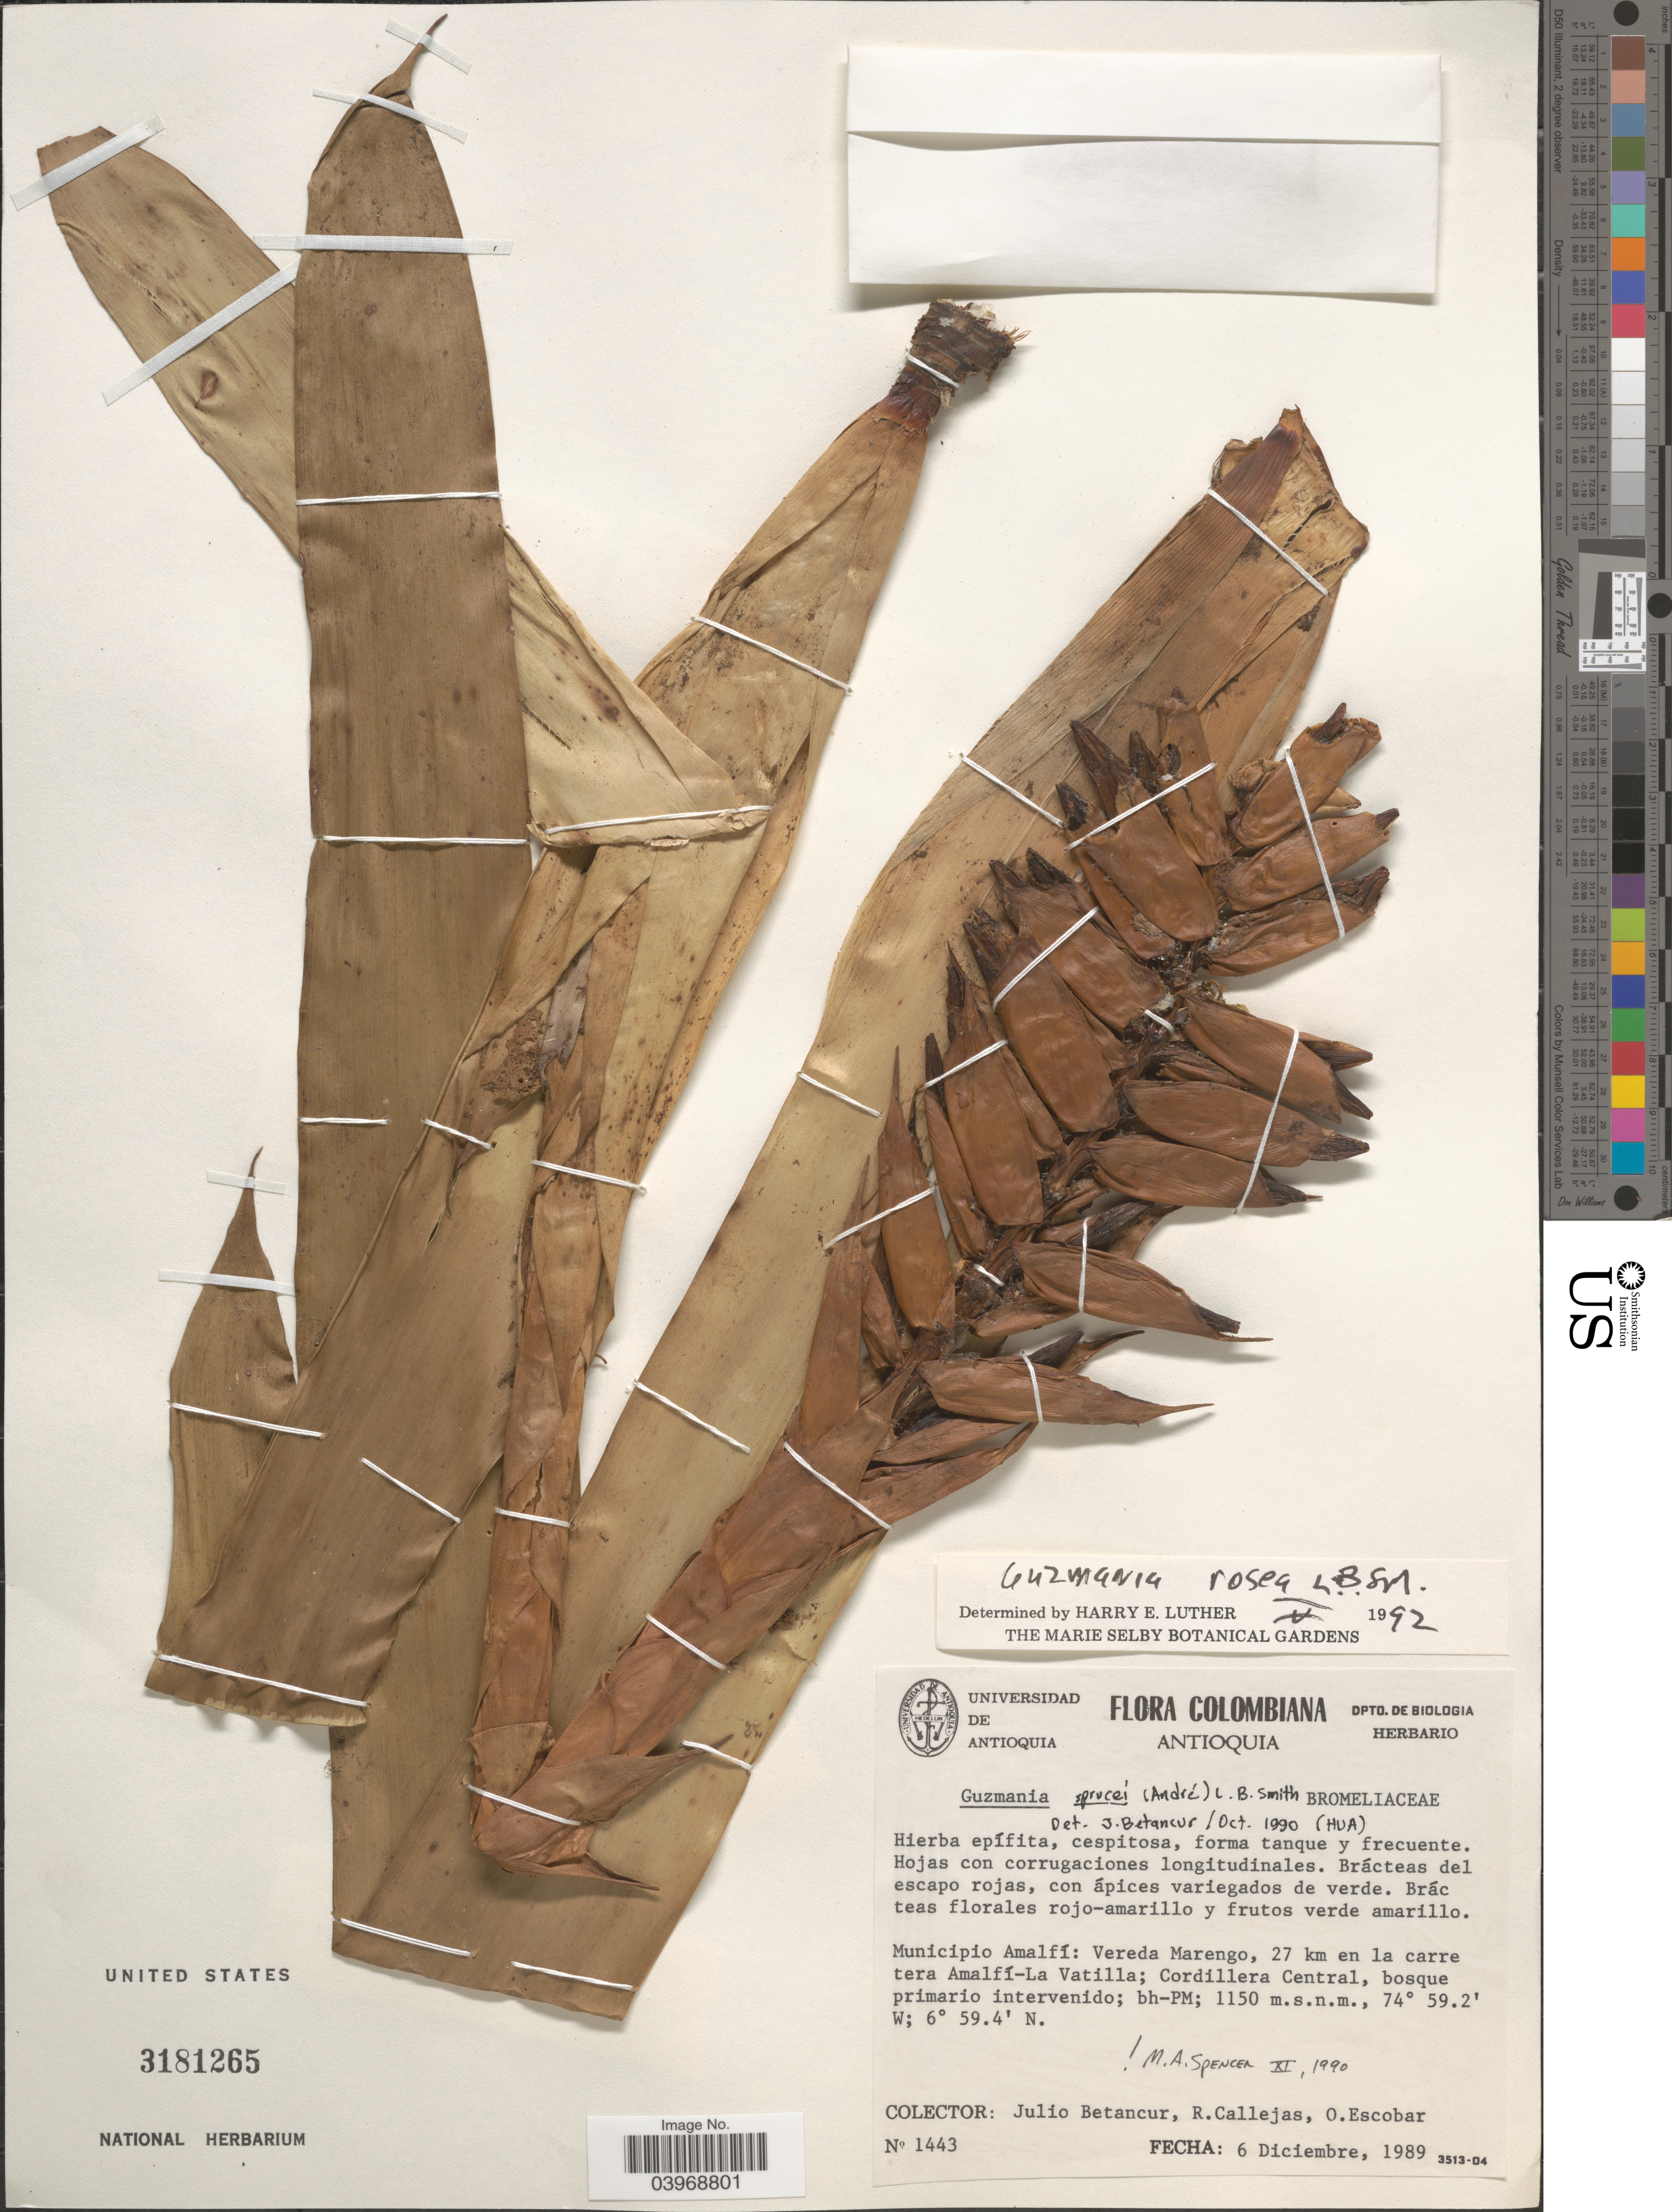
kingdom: Plantae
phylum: Tracheophyta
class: Liliopsida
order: Poales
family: Bromeliaceae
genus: Guzmania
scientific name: Guzmania sprucei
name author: (André) L.B. Sm.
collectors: J. Betancur, R. Callejas & O. Escobar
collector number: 1443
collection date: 1989-12-06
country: Colombia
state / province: Antioquia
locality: Municipio Amalfí: Vereda Marengo, 27 km en la carretera Amalfí-La Vatilla; Cordillera Central, bosque primario intervenido.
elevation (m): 1150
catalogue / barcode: US 3181265